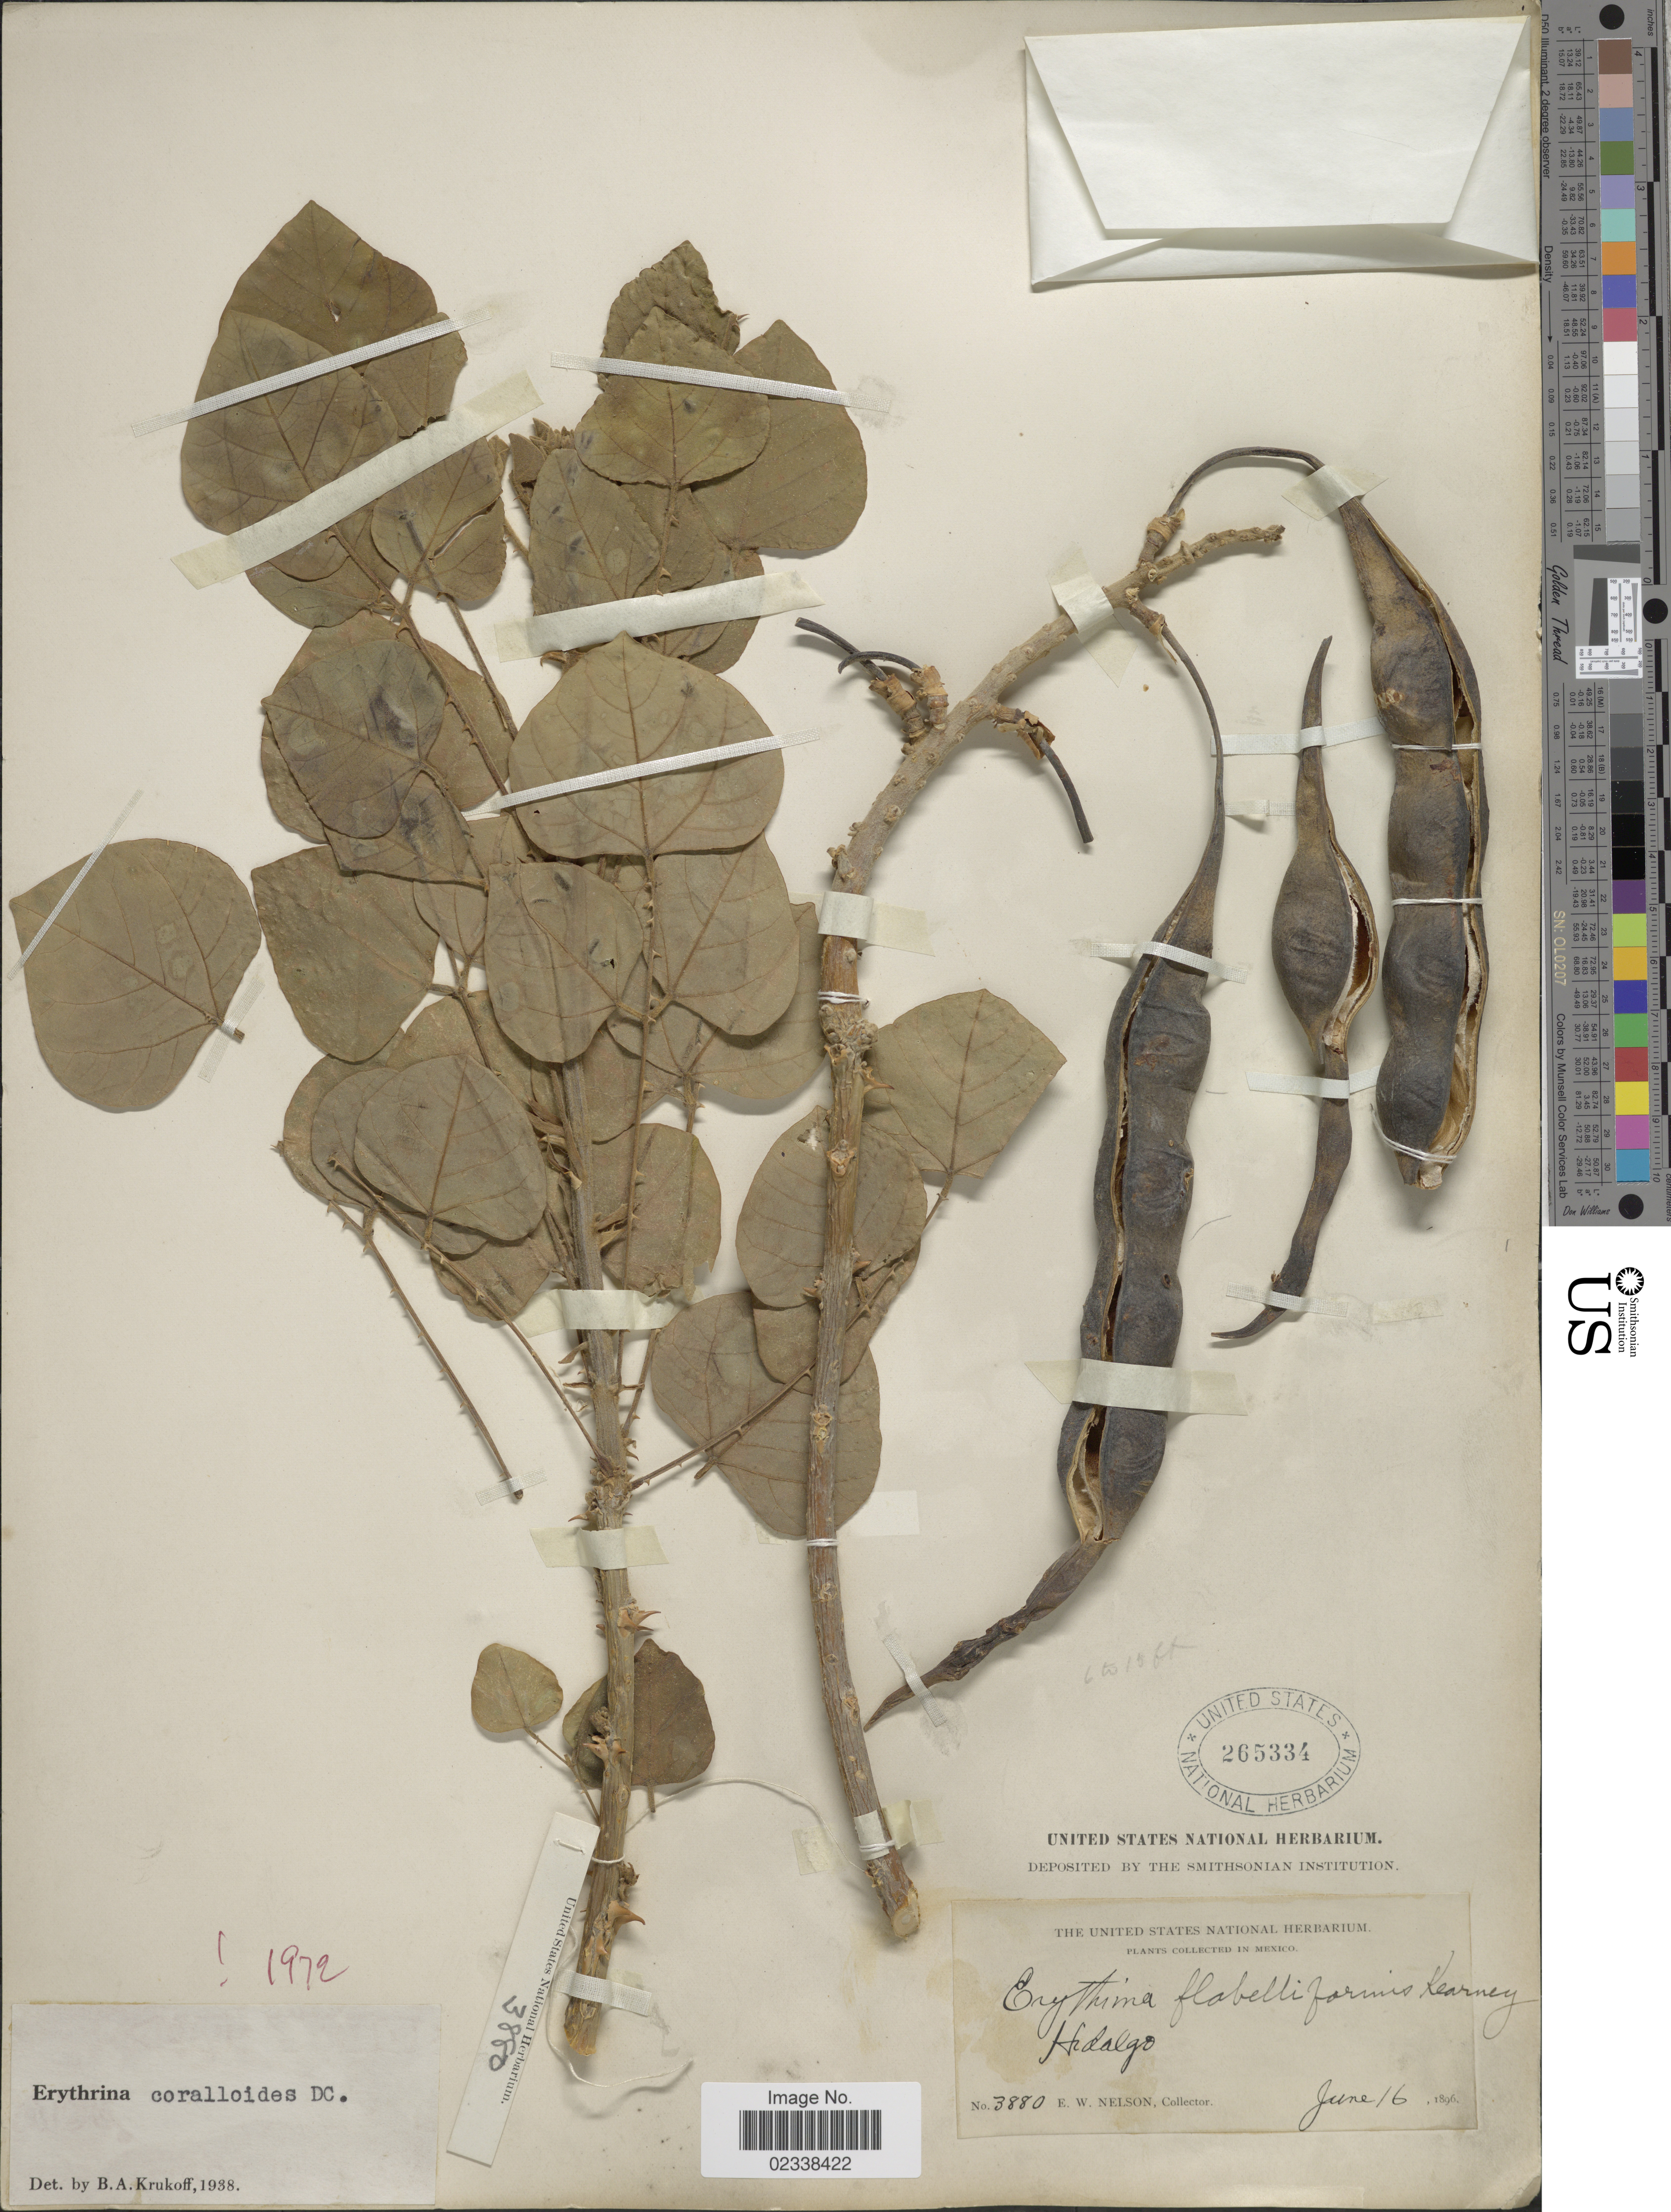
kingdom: Plantae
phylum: Tracheophyta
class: Magnoliopsida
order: Fabales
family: Fabaceae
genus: Erythrina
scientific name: Erythrina costaricensis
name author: Micheli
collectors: E. W. Nelson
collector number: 3880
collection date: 1896-06-16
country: Mexico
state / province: Hidalgo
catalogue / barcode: US 265334